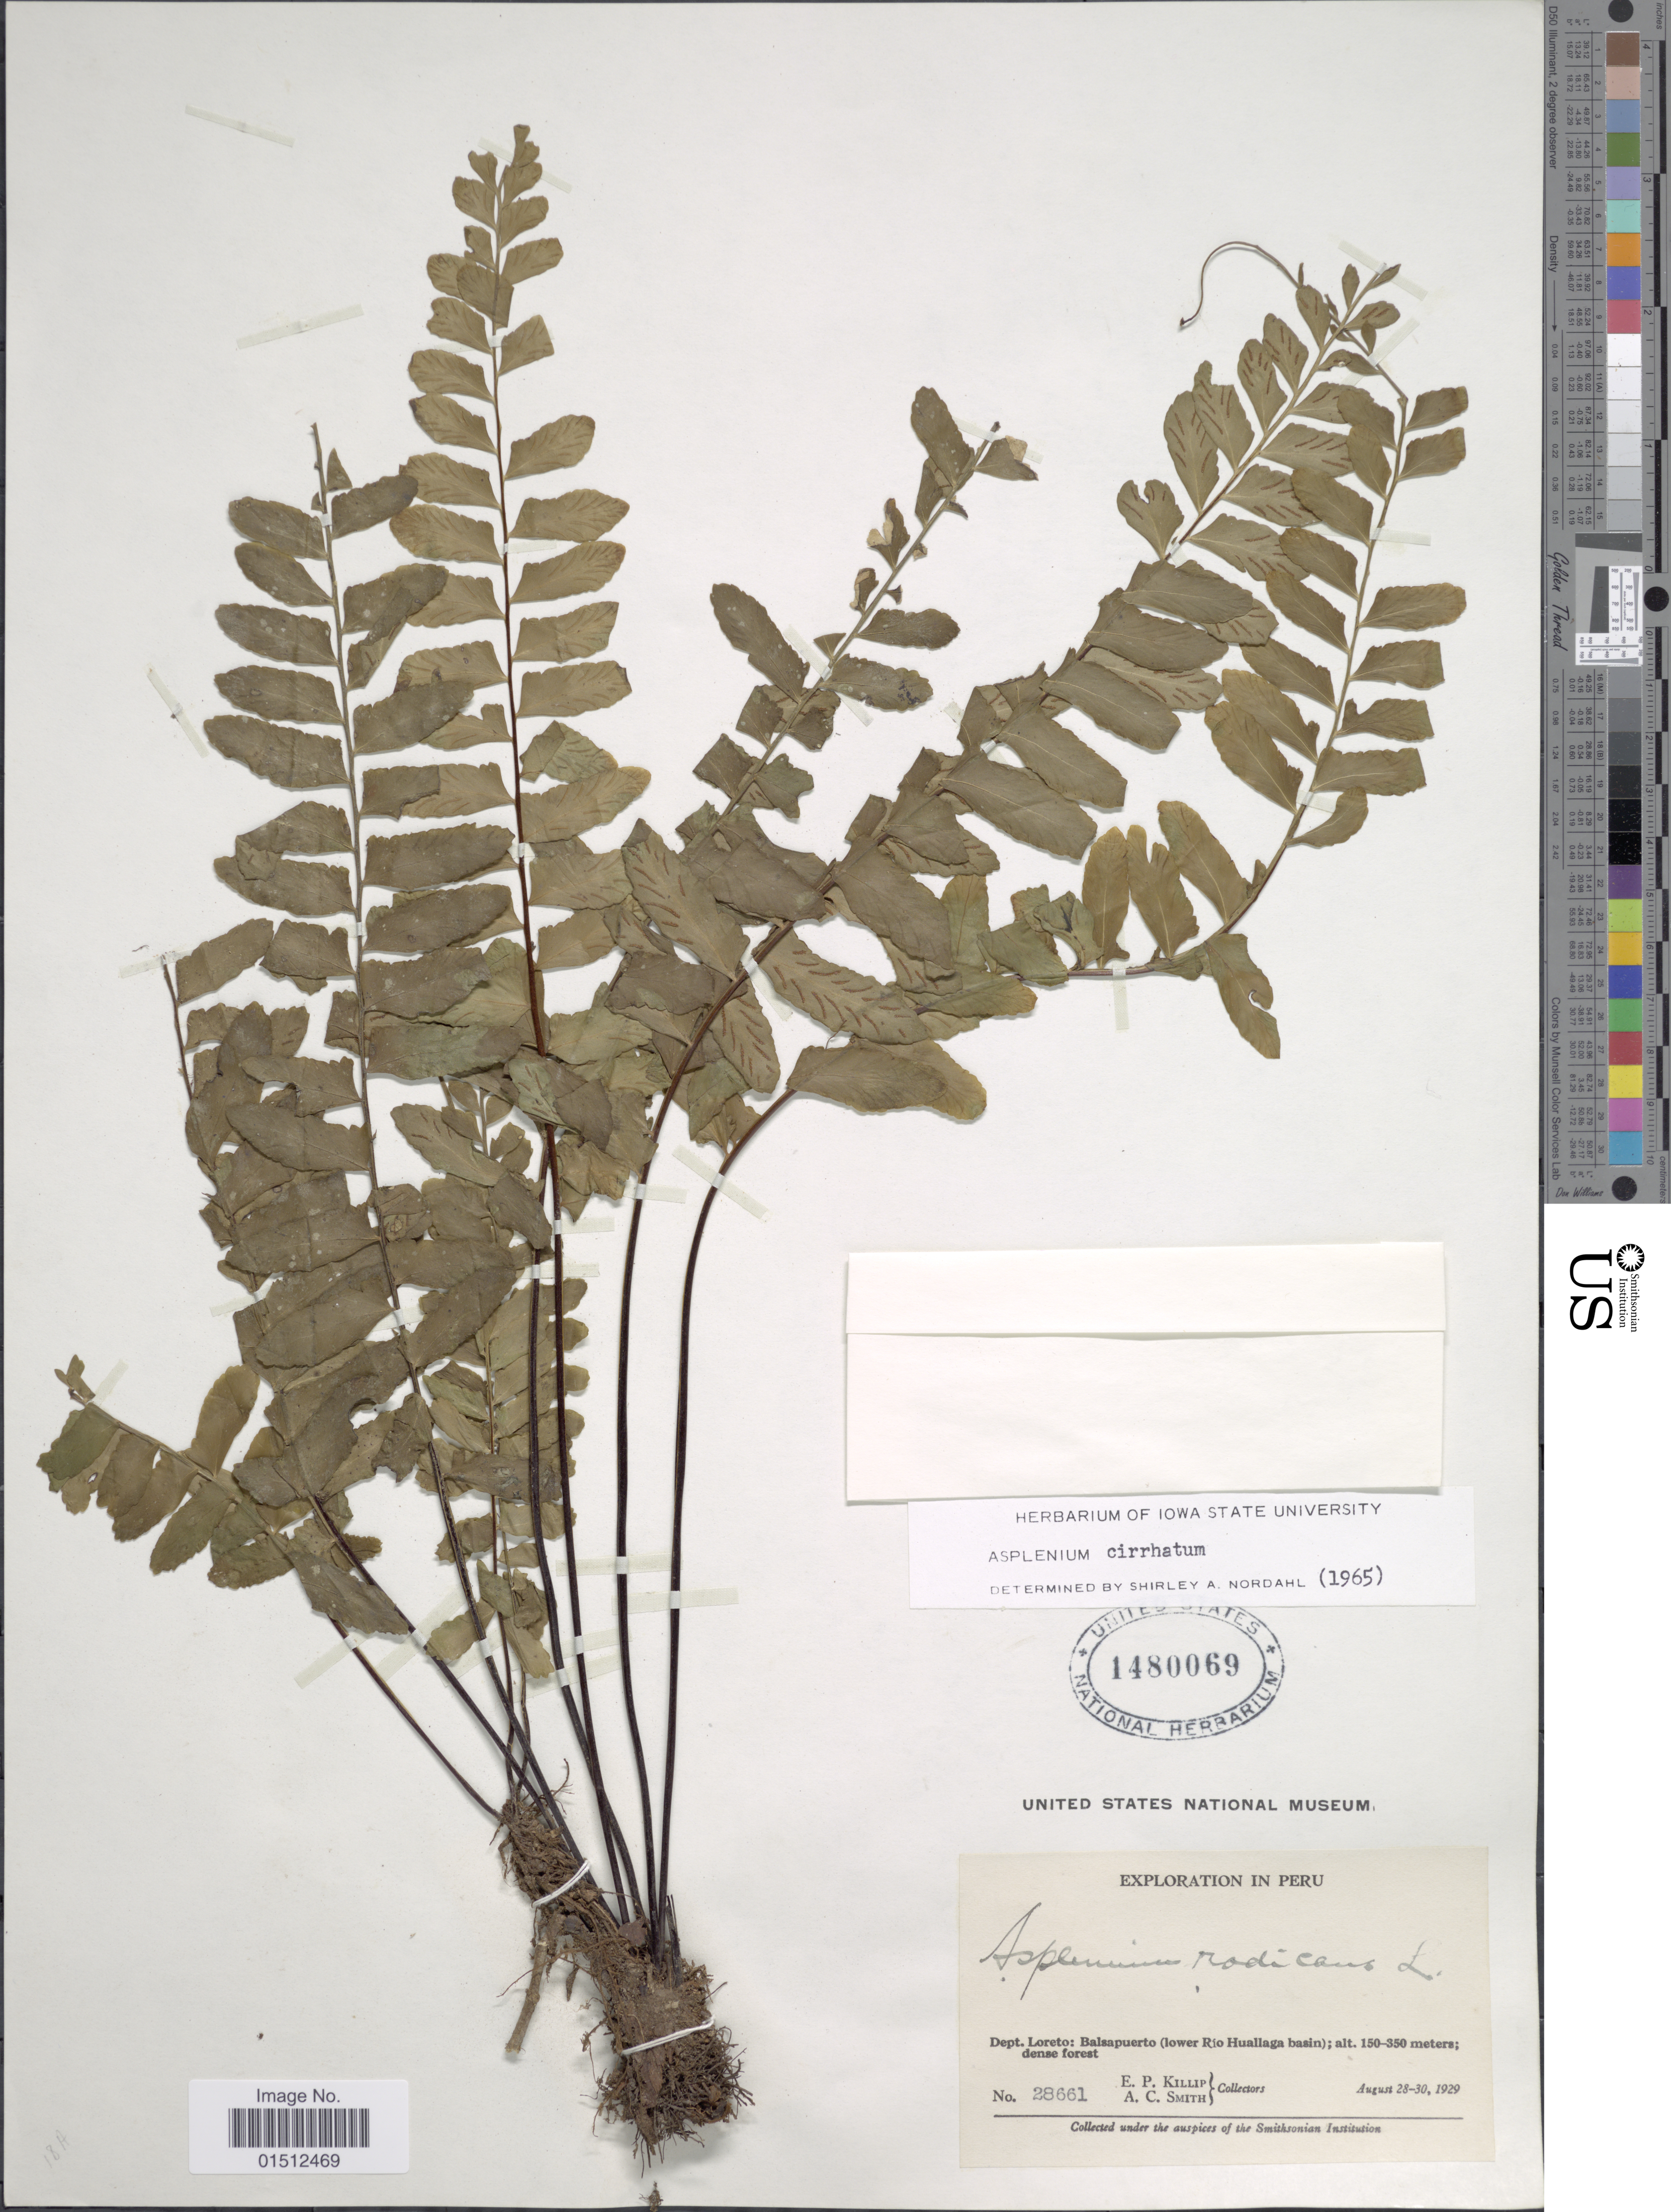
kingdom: Plantae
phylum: Tracheophyta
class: Polypodiopsida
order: Polypodiales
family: Aspleniaceae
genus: Asplenium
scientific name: Asplenium radicans var. cirrhatum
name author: (Rich. ex Willd.) Rosenst.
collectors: E. P. Killip & A. C. Smith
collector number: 28661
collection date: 1929-08-28/1929-08-30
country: Peru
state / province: Loreto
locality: Peru, Dept. Loreto: Balsapuerto (lower Rio Huallaga basin).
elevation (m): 150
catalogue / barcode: US 1480069